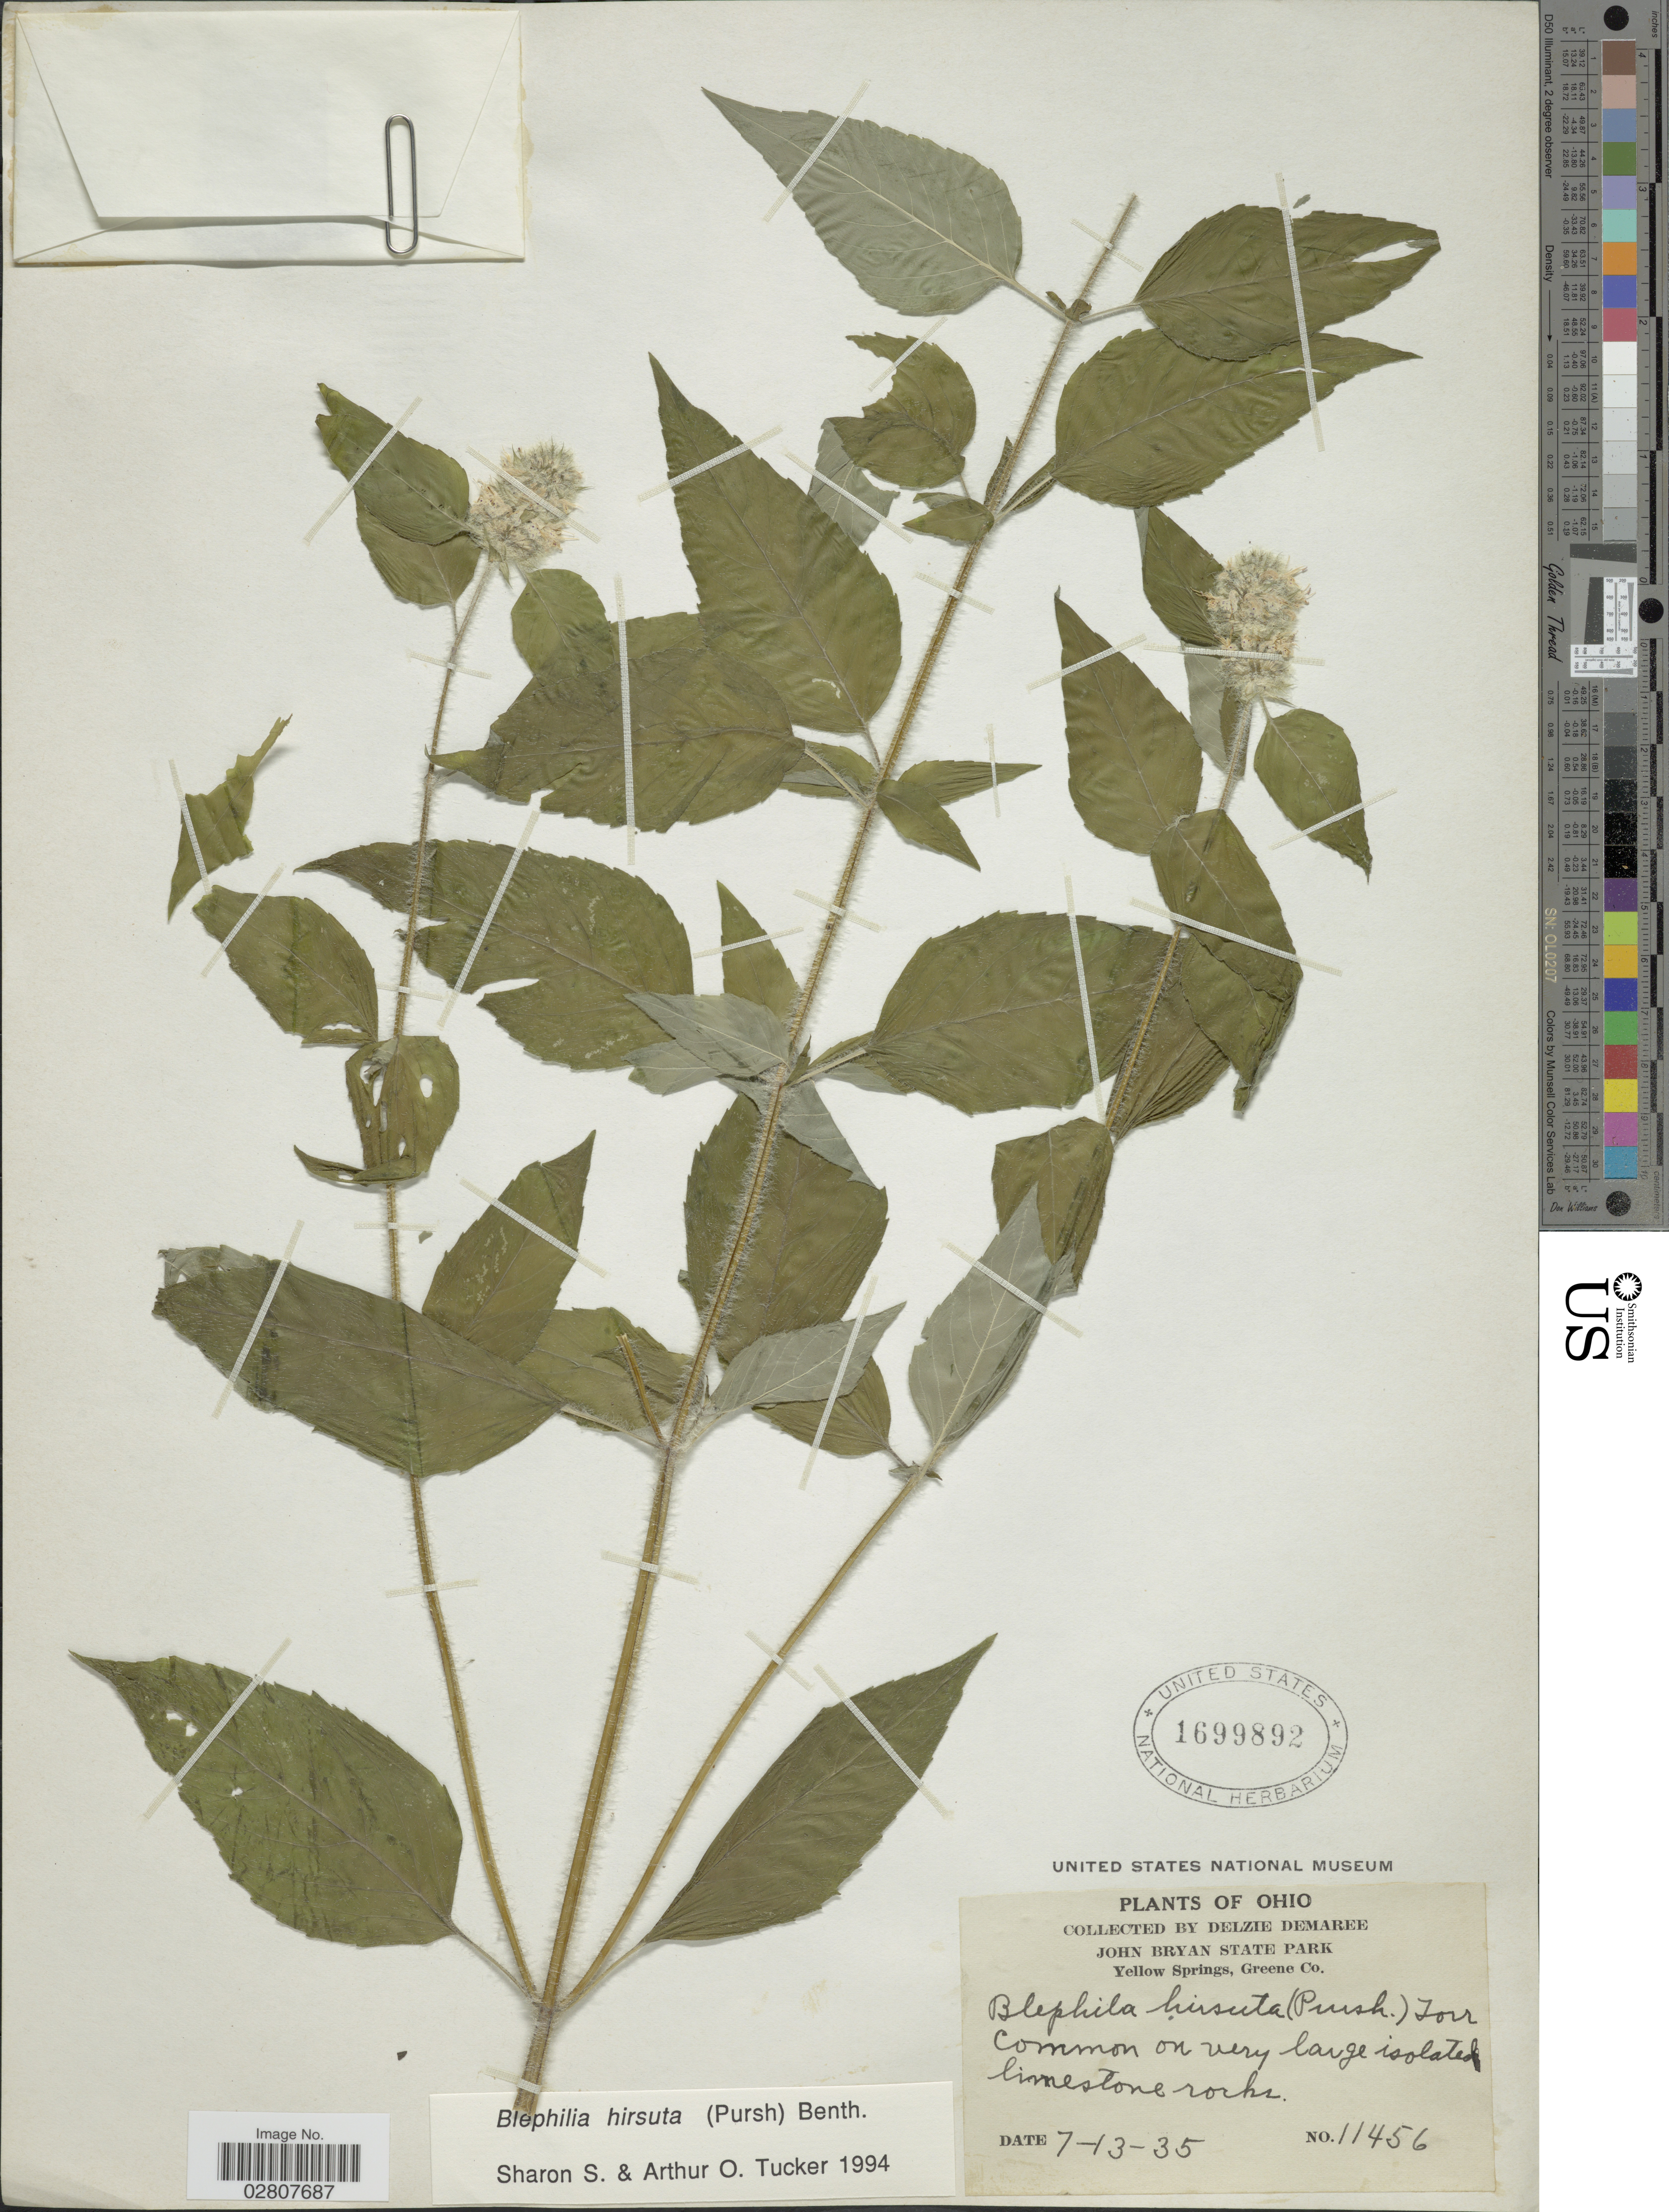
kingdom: Plantae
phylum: Tracheophyta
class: Magnoliopsida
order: Lamiales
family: Lamiaceae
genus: Blephilia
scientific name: Blephilia hirsuta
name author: (Pursh) Benth.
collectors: D. Demaree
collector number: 11456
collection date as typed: Transcribed d/m/y: 13/7/35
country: United States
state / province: Ohio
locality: John Bryan State Park. Yellow Springs, Greene Co.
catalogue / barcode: US 1699892